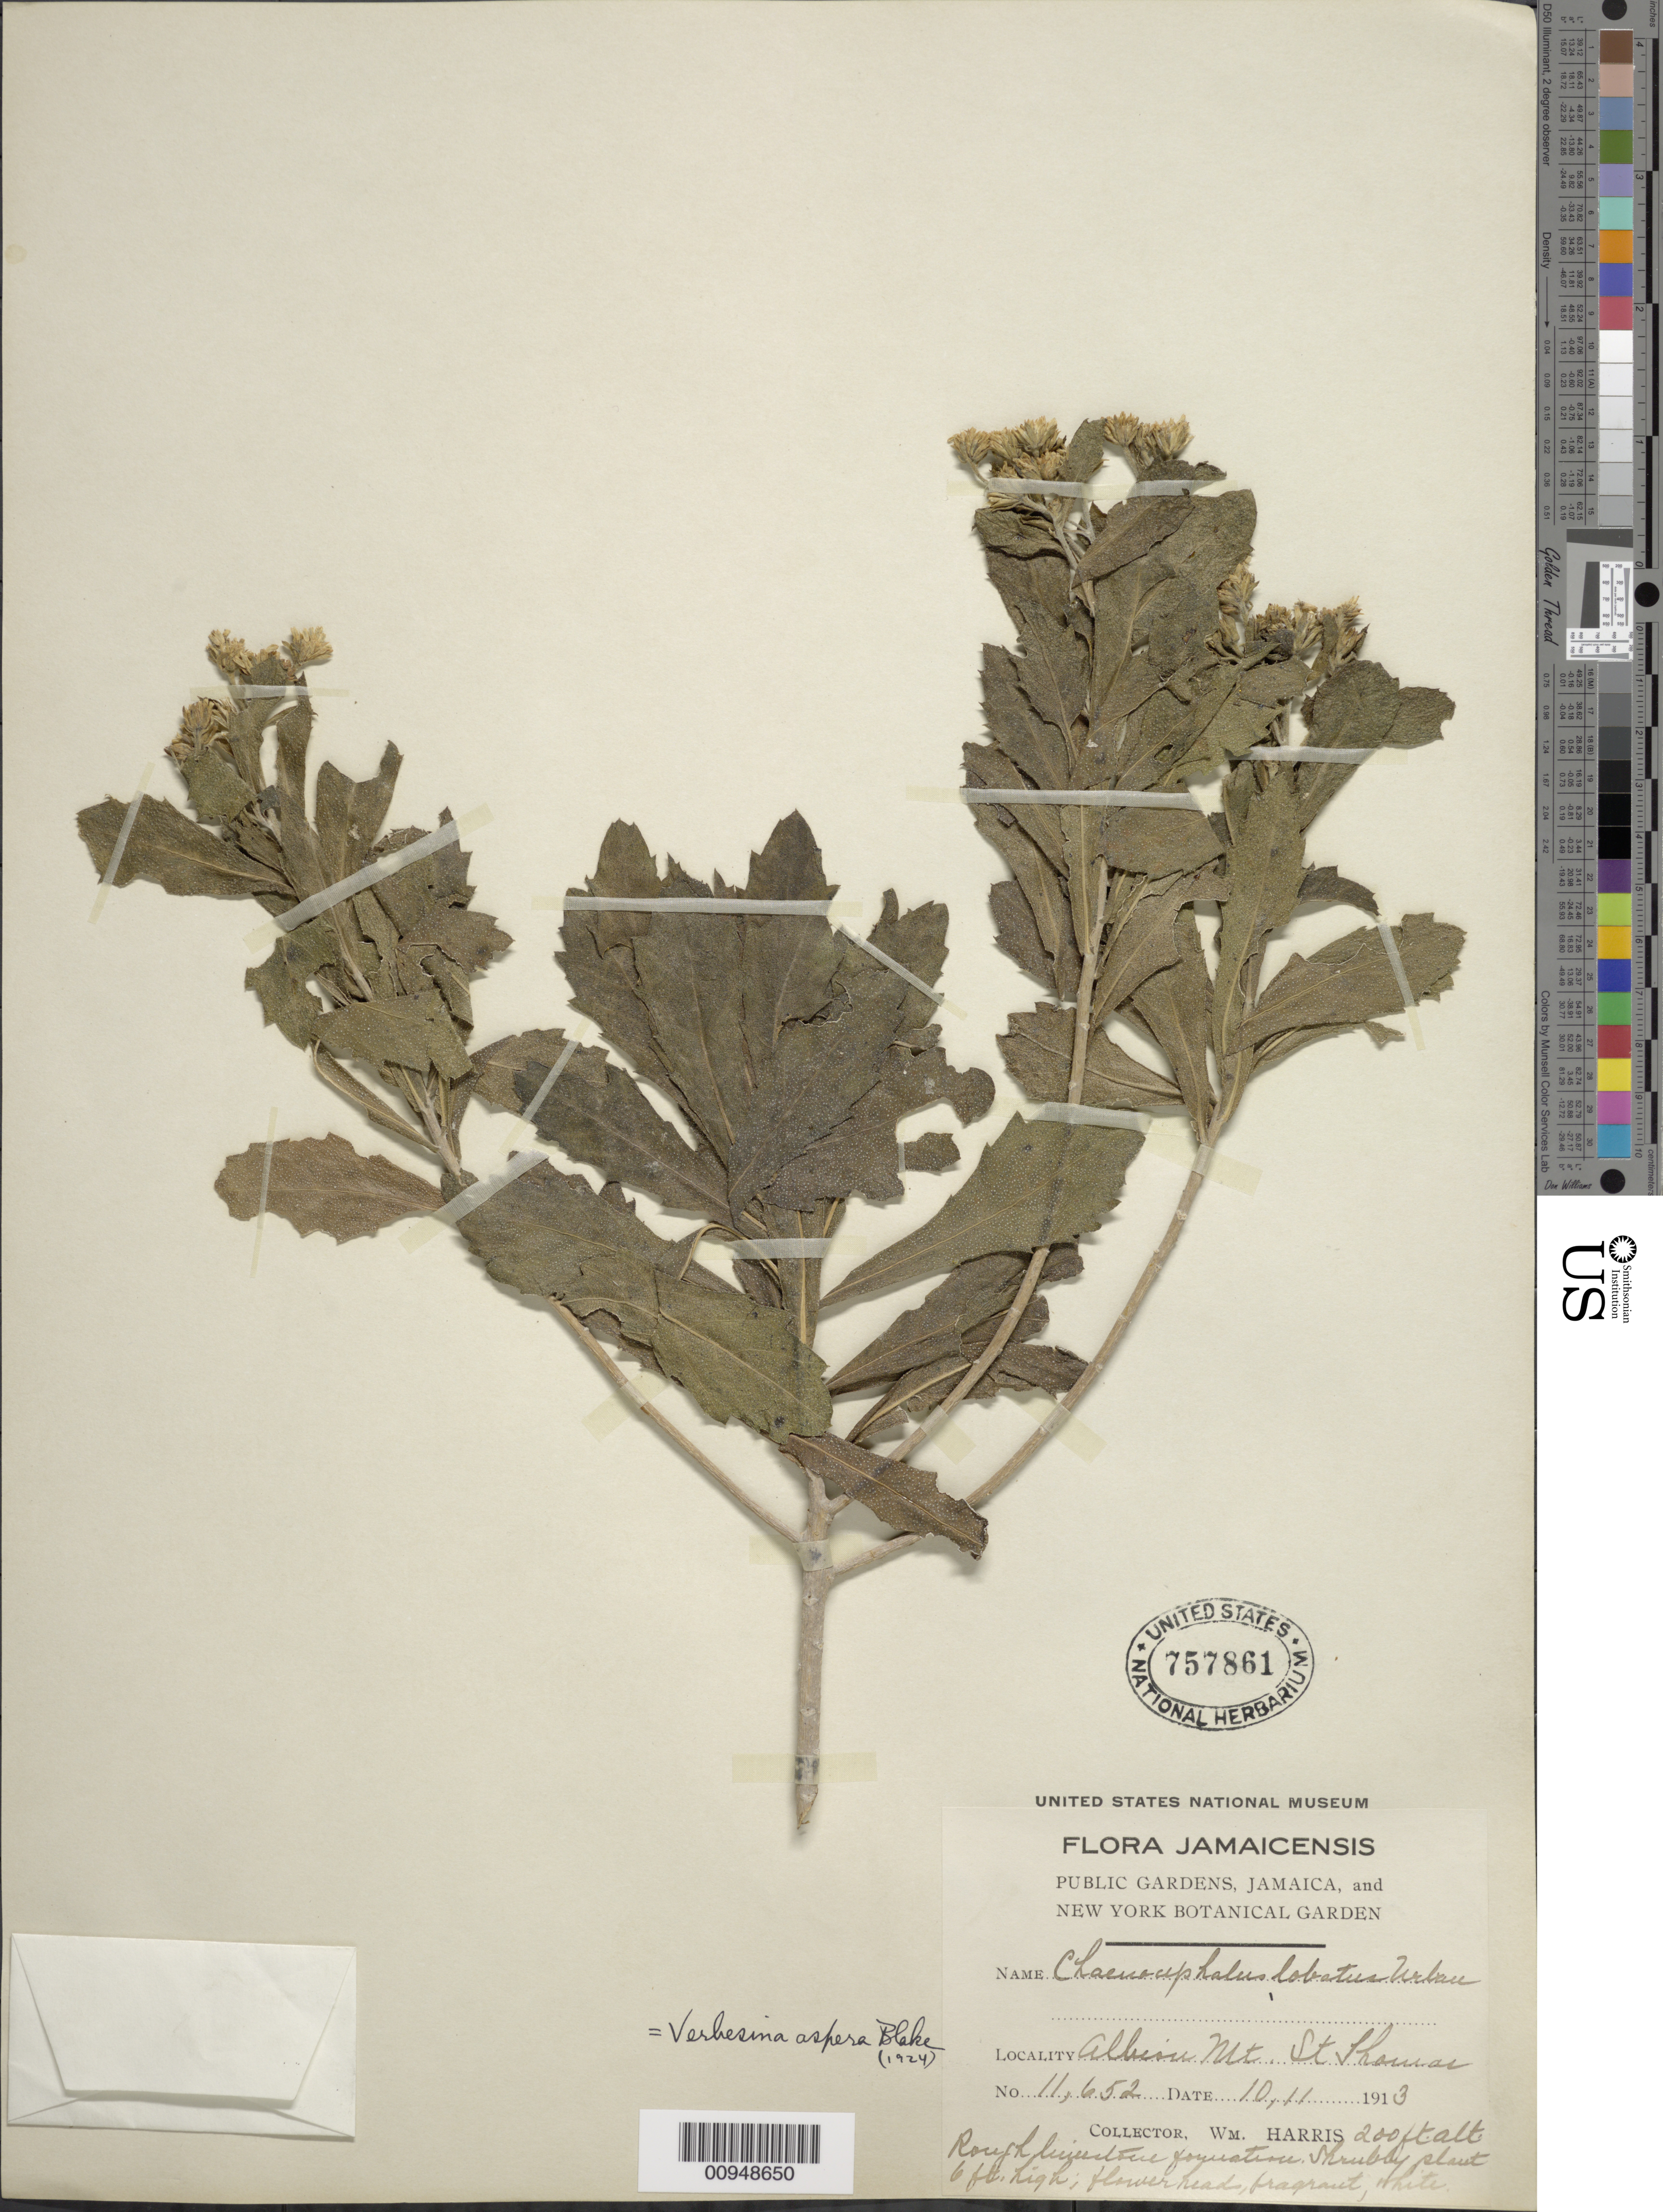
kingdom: Plantae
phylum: Tracheophyta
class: Magnoliopsida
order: Asterales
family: Asteraceae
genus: Verbesina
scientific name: Verbesina aspera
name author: S.F. Blake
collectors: W. H. Harris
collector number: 11652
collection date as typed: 11 Oct 1913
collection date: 1913-10-11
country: Jamaica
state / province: Saint Thomas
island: Jamaica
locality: Albisu Mt.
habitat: Rough limestone formation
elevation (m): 61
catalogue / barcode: US 757861